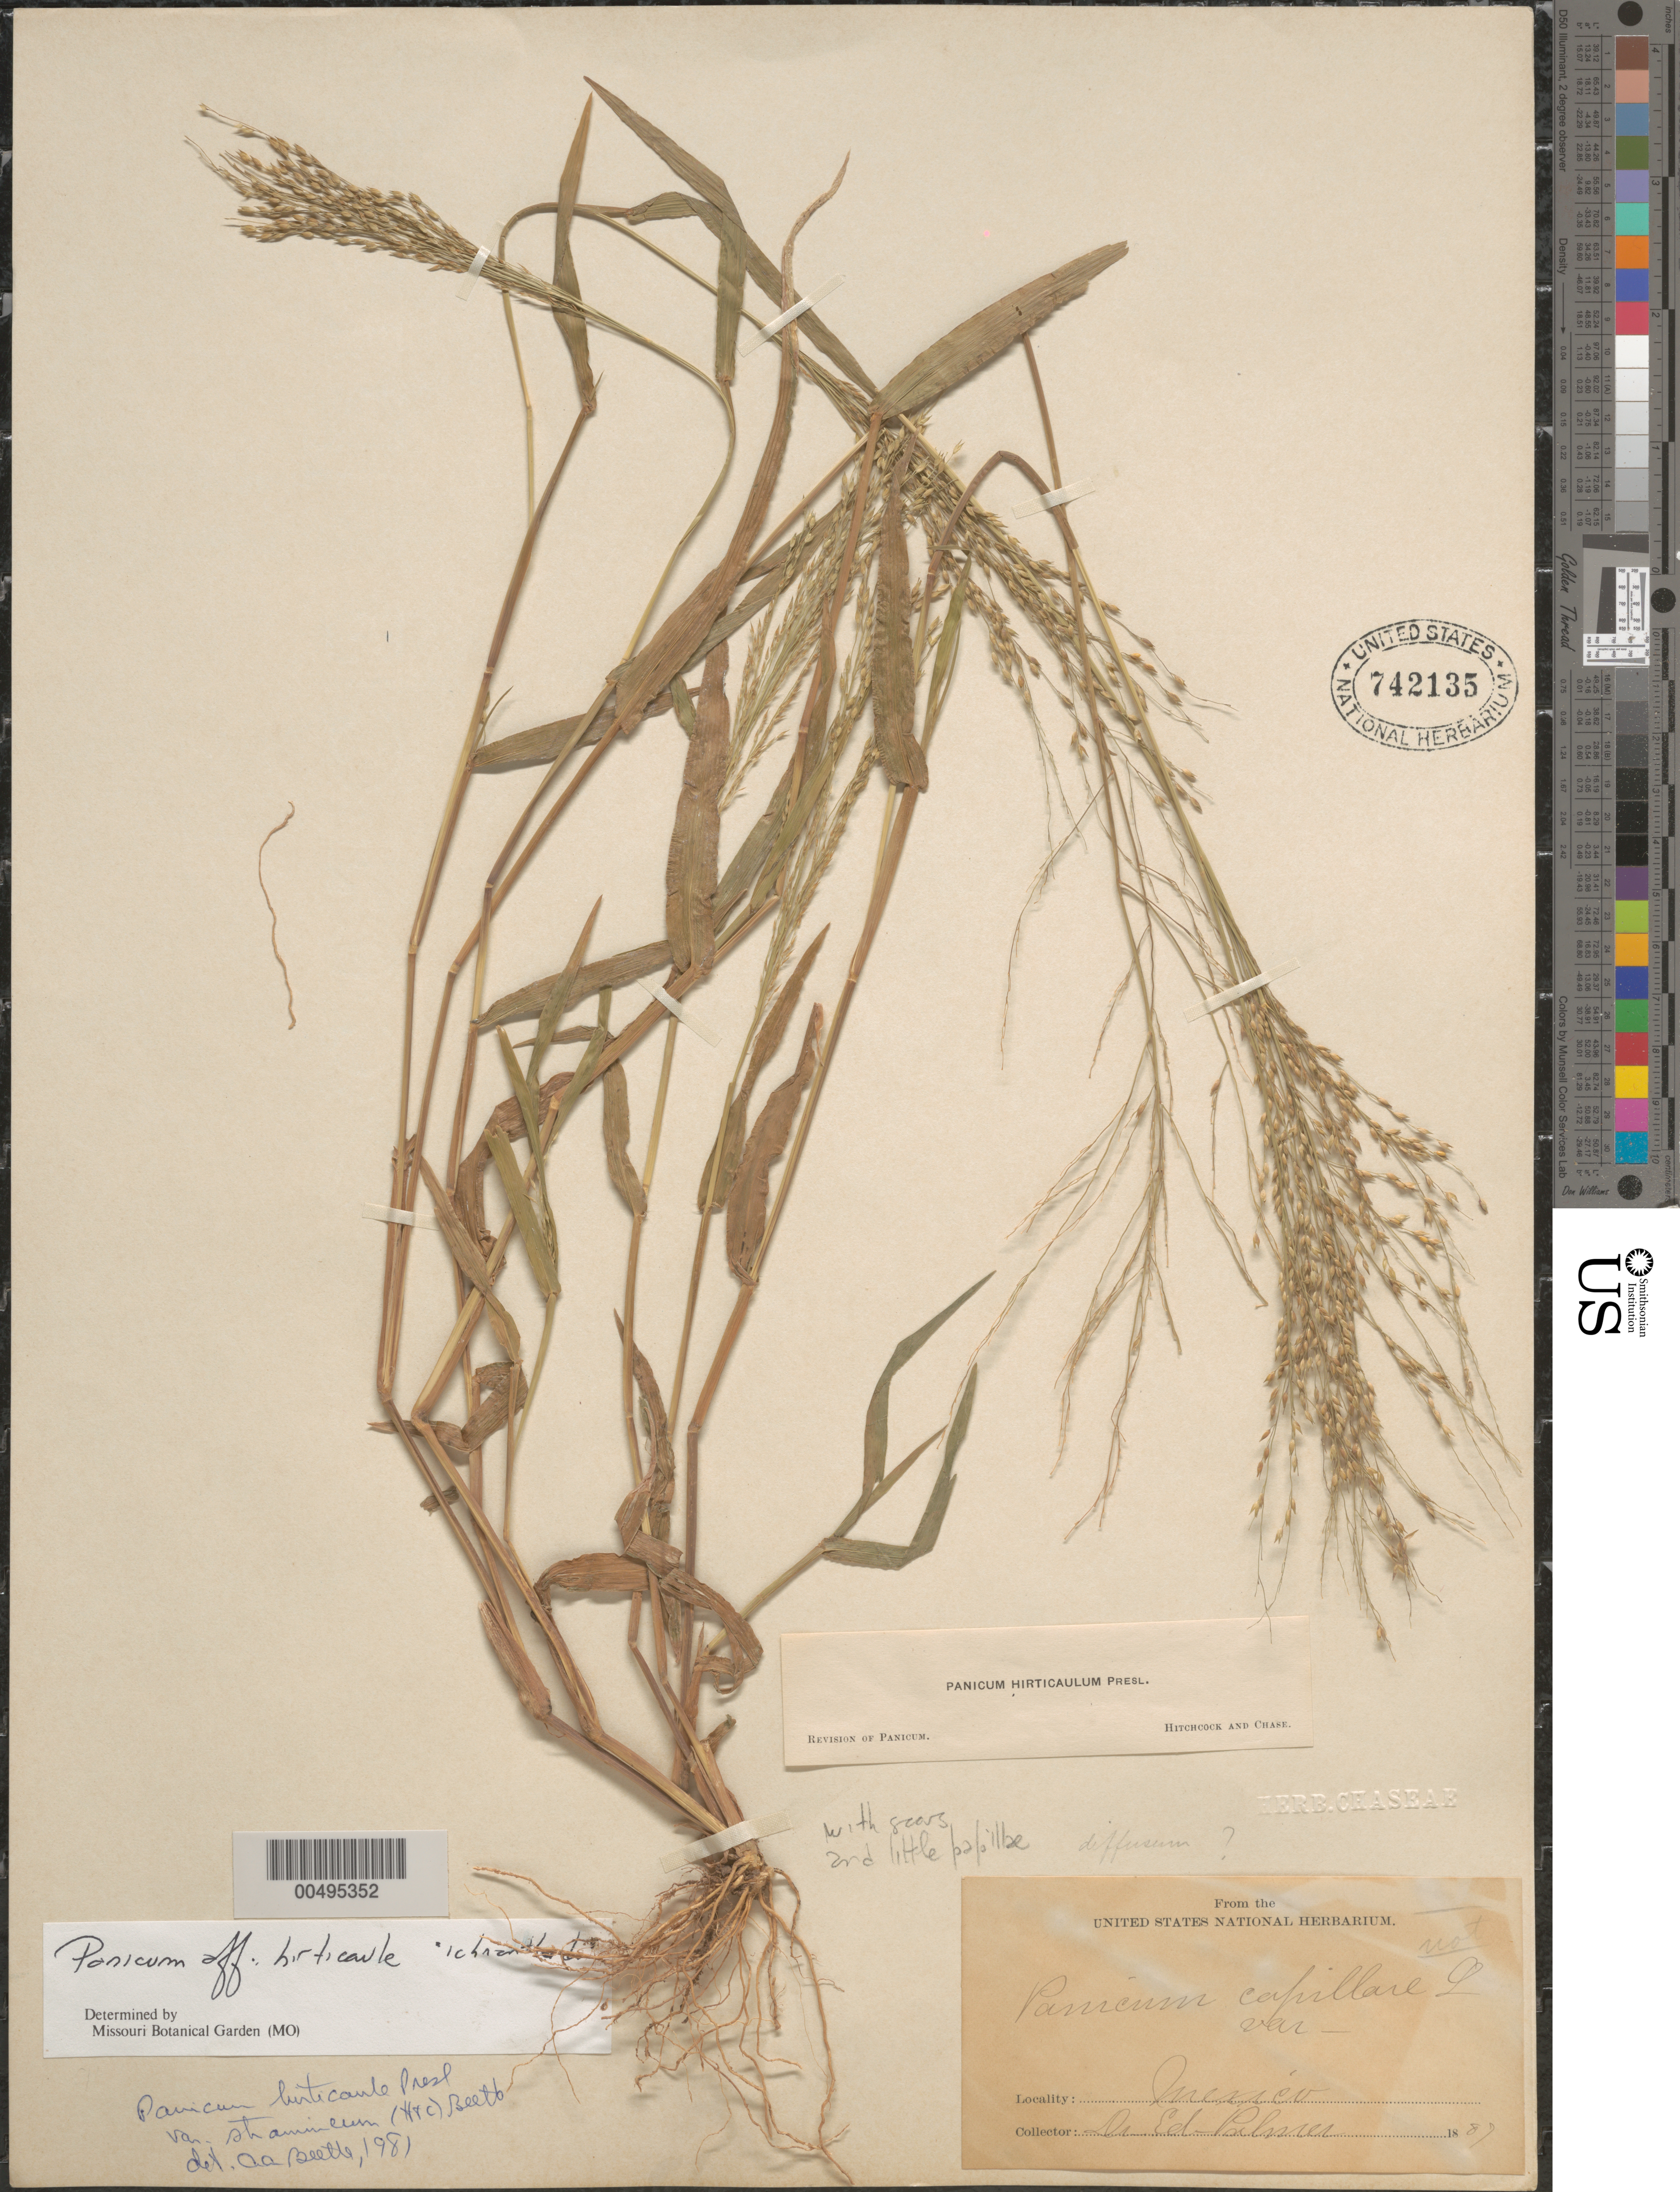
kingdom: Plantae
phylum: Tracheophyta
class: Liliopsida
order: Poales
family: Poaceae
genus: Panicum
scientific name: Panicum hirticaule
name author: J. Presl in C. Presl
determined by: Beetle, Alan A.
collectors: E. Palmer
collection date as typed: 1887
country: Mexico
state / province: Durango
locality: San Ramon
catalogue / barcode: US 742135